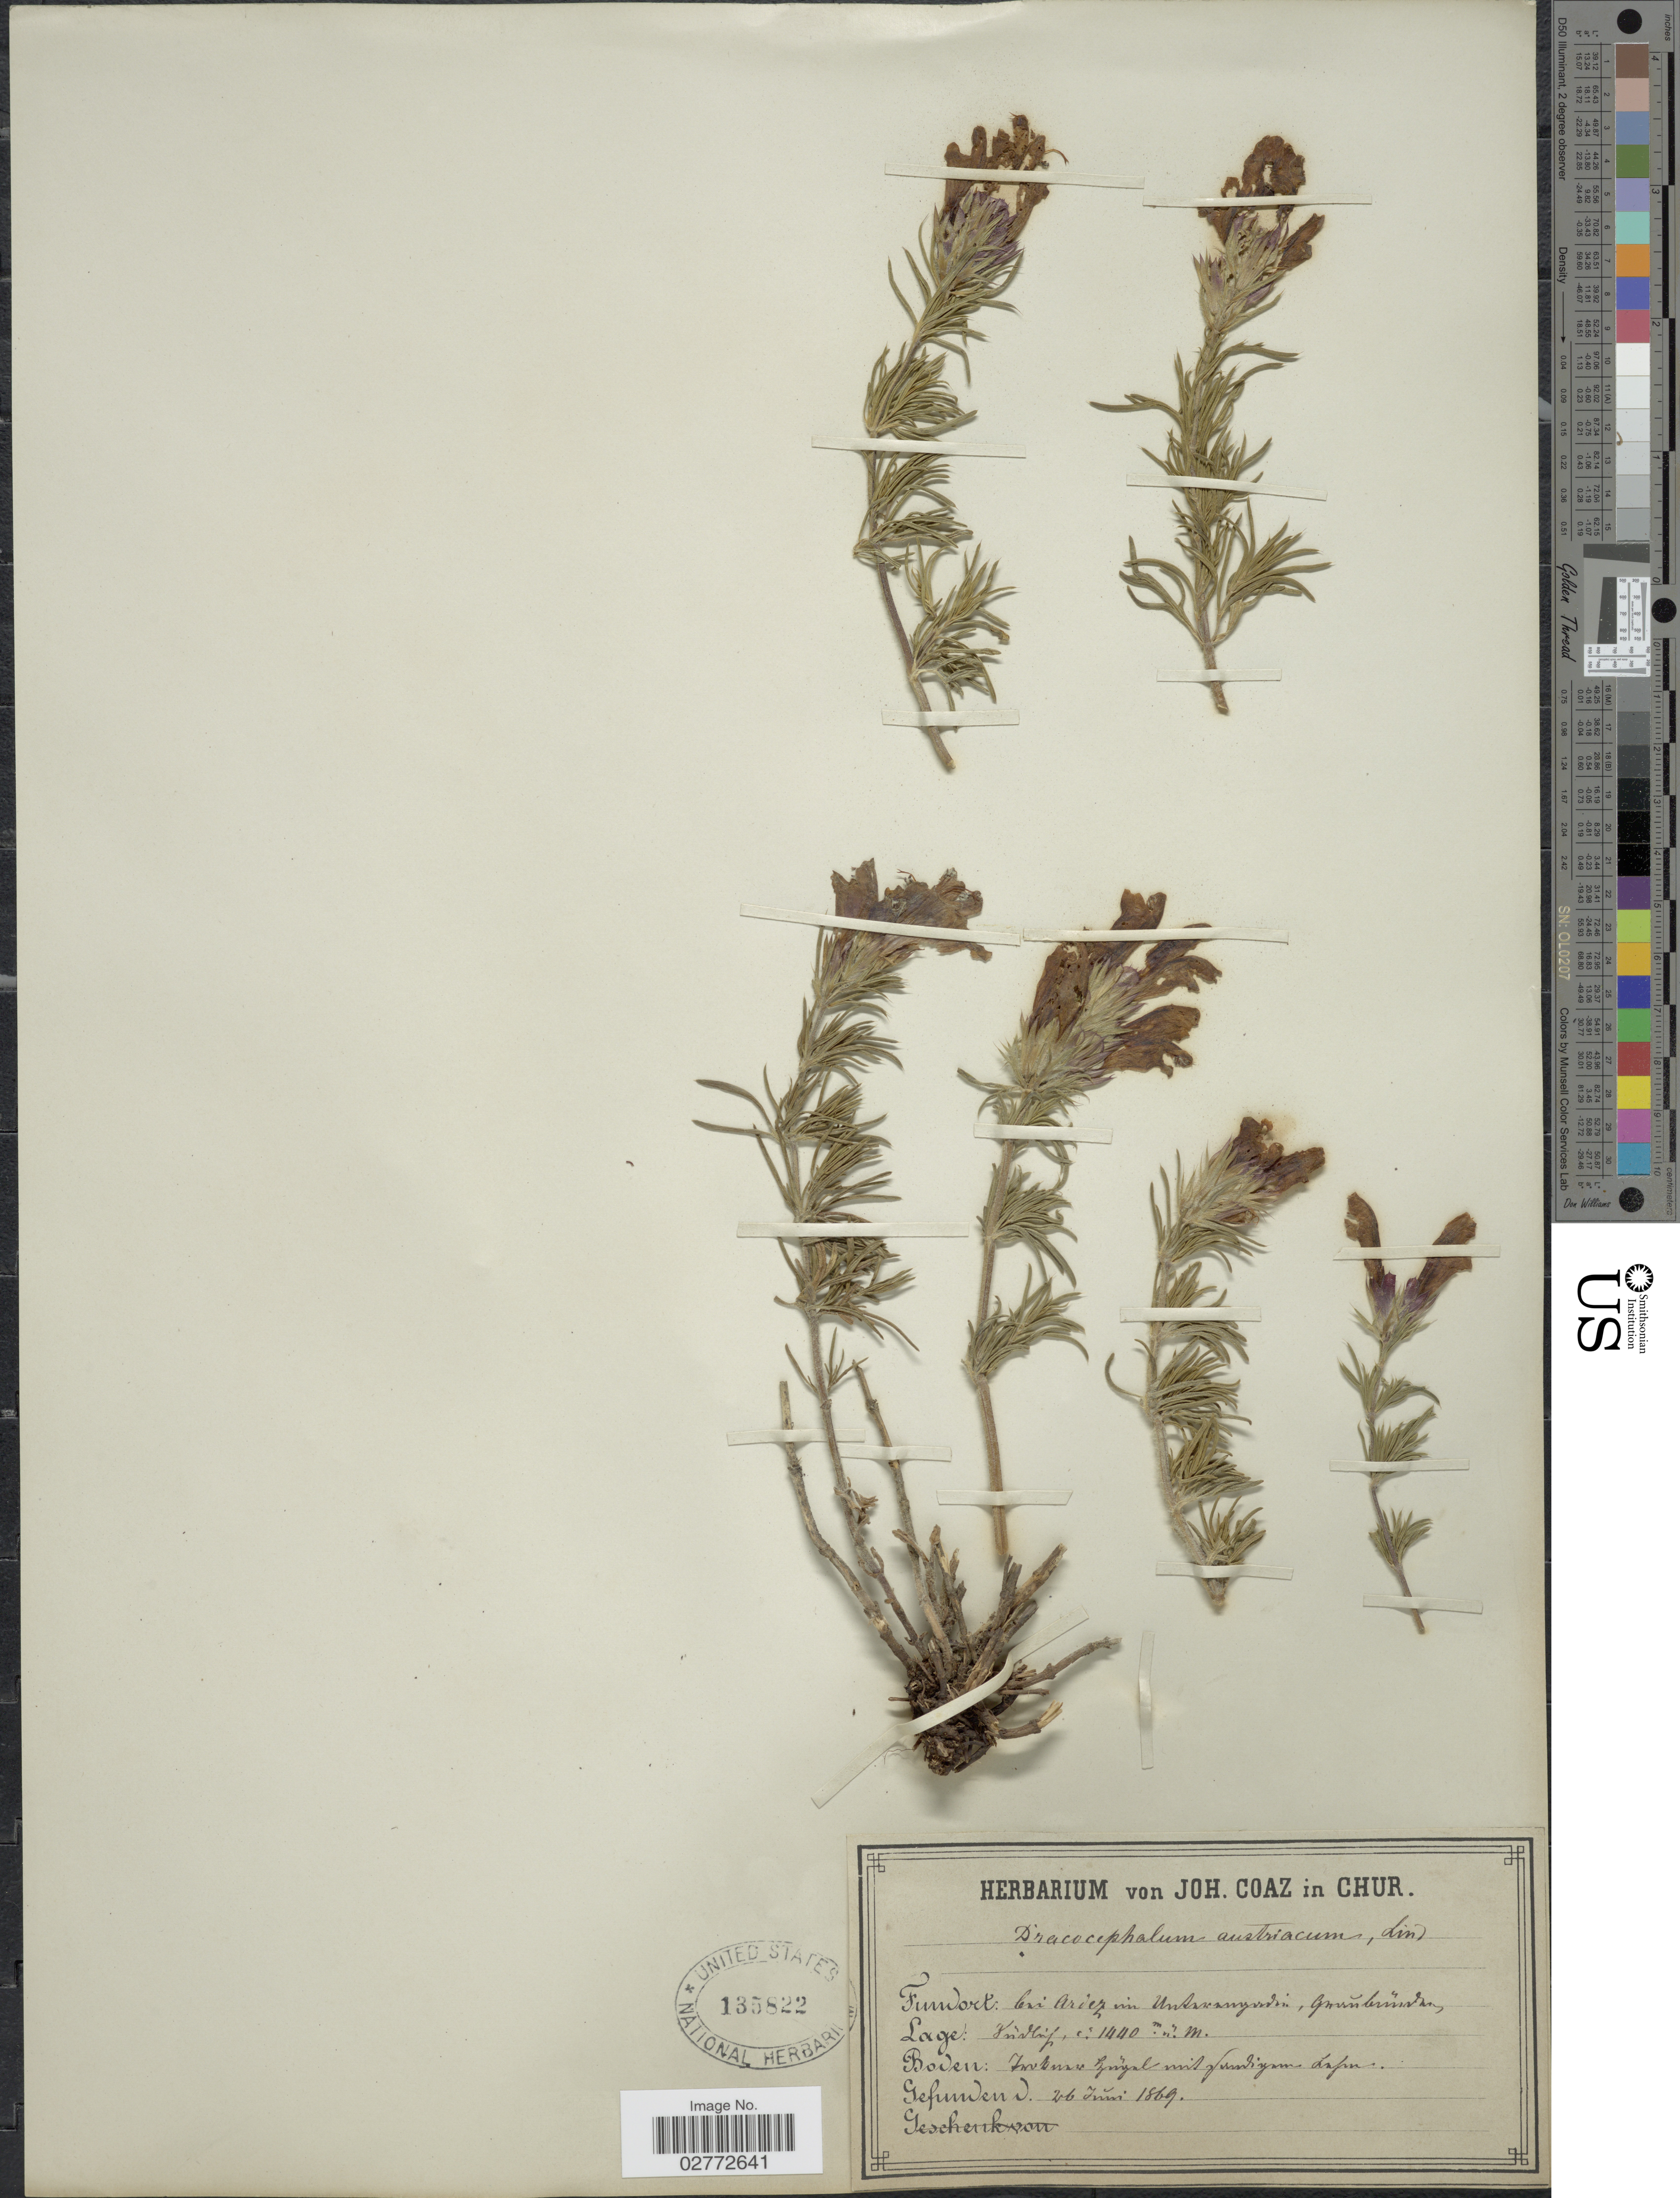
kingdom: Plantae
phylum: Tracheophyta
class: Magnoliopsida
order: Lamiales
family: Lamiaceae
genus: Dracocephalum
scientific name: Dracocephalum austriacum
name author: L.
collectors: ex herb. von Joh. Coaz in Chur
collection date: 1869-06-26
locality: Bei Ardez in Unteranadin, Grunbundro. Sudluss. [interpreted]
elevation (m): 1440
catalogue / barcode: US 135822